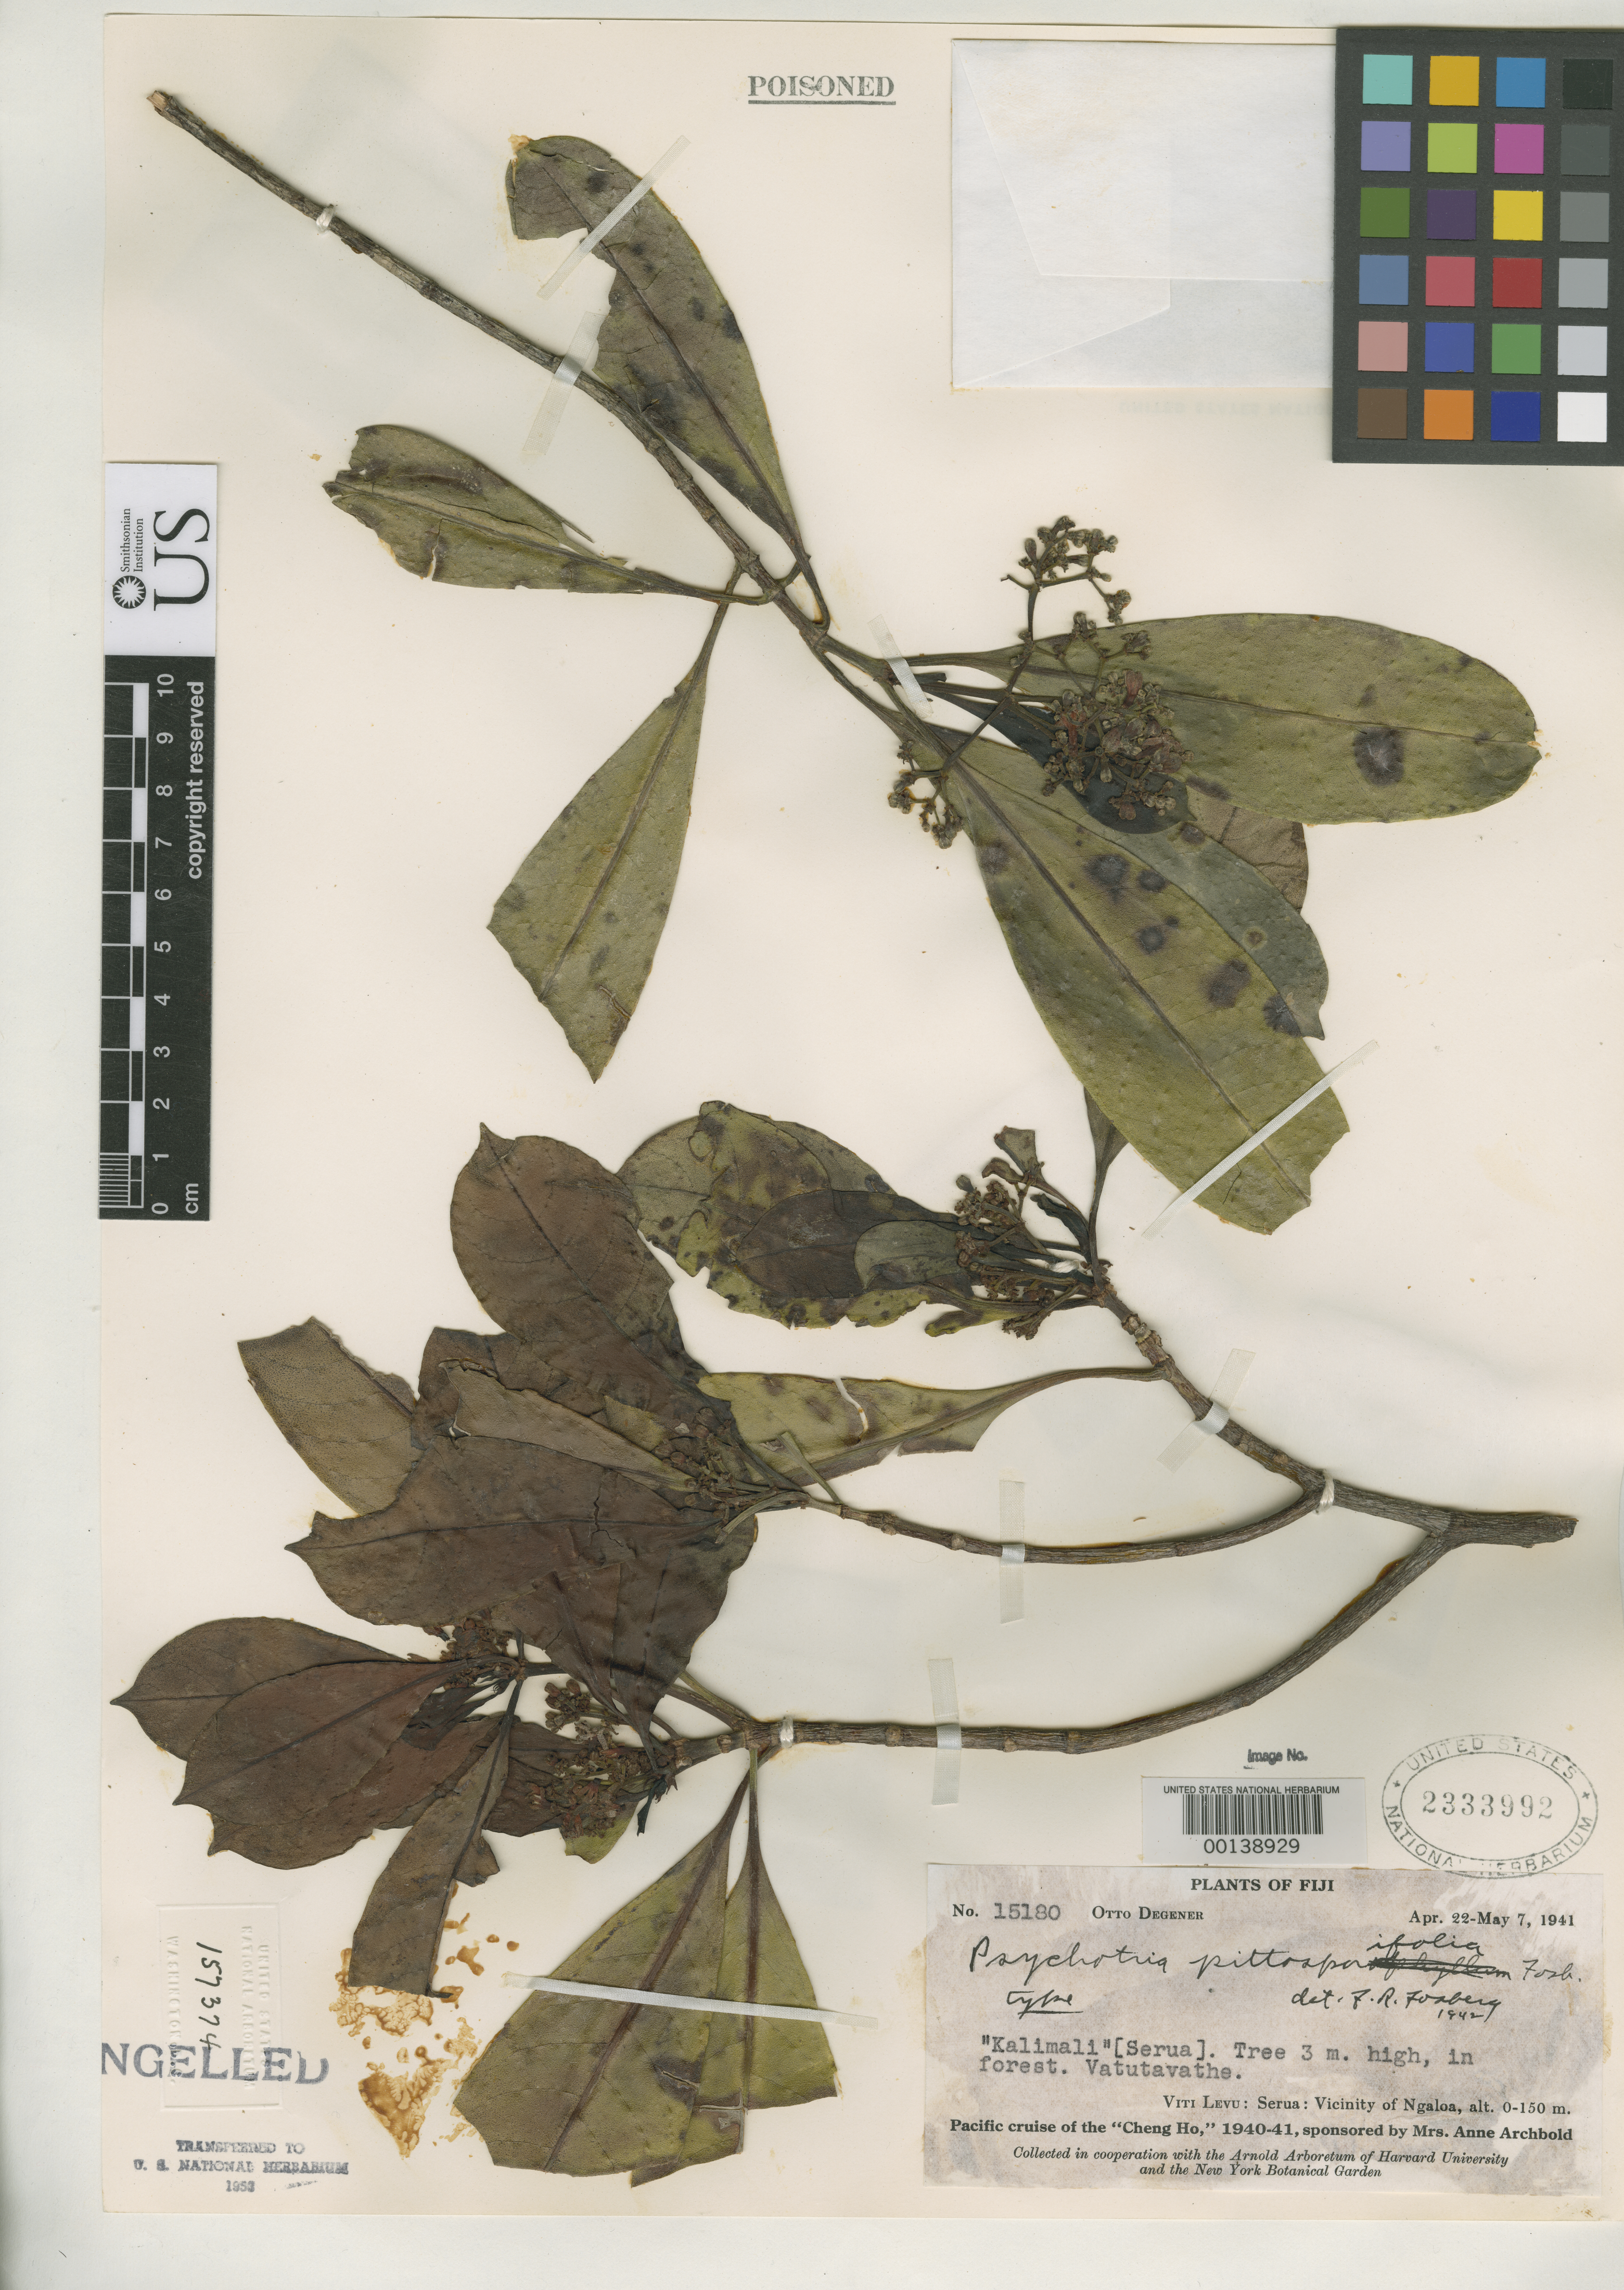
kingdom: Plantae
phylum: Tracheophyta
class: Magnoliopsida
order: Gentianales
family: Rubiaceae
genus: Psychotria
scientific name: Psychotria pittosporifolia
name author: Fosberg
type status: Holotype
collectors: O. Degener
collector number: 15180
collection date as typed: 22 Apr 1941 to 07 May 1941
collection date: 1941-04-22/1941-05-07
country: Fiji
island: Viti Levu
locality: Serua, vicinity of Ngaloa. [Viti Levu Group]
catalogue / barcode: US 2333992